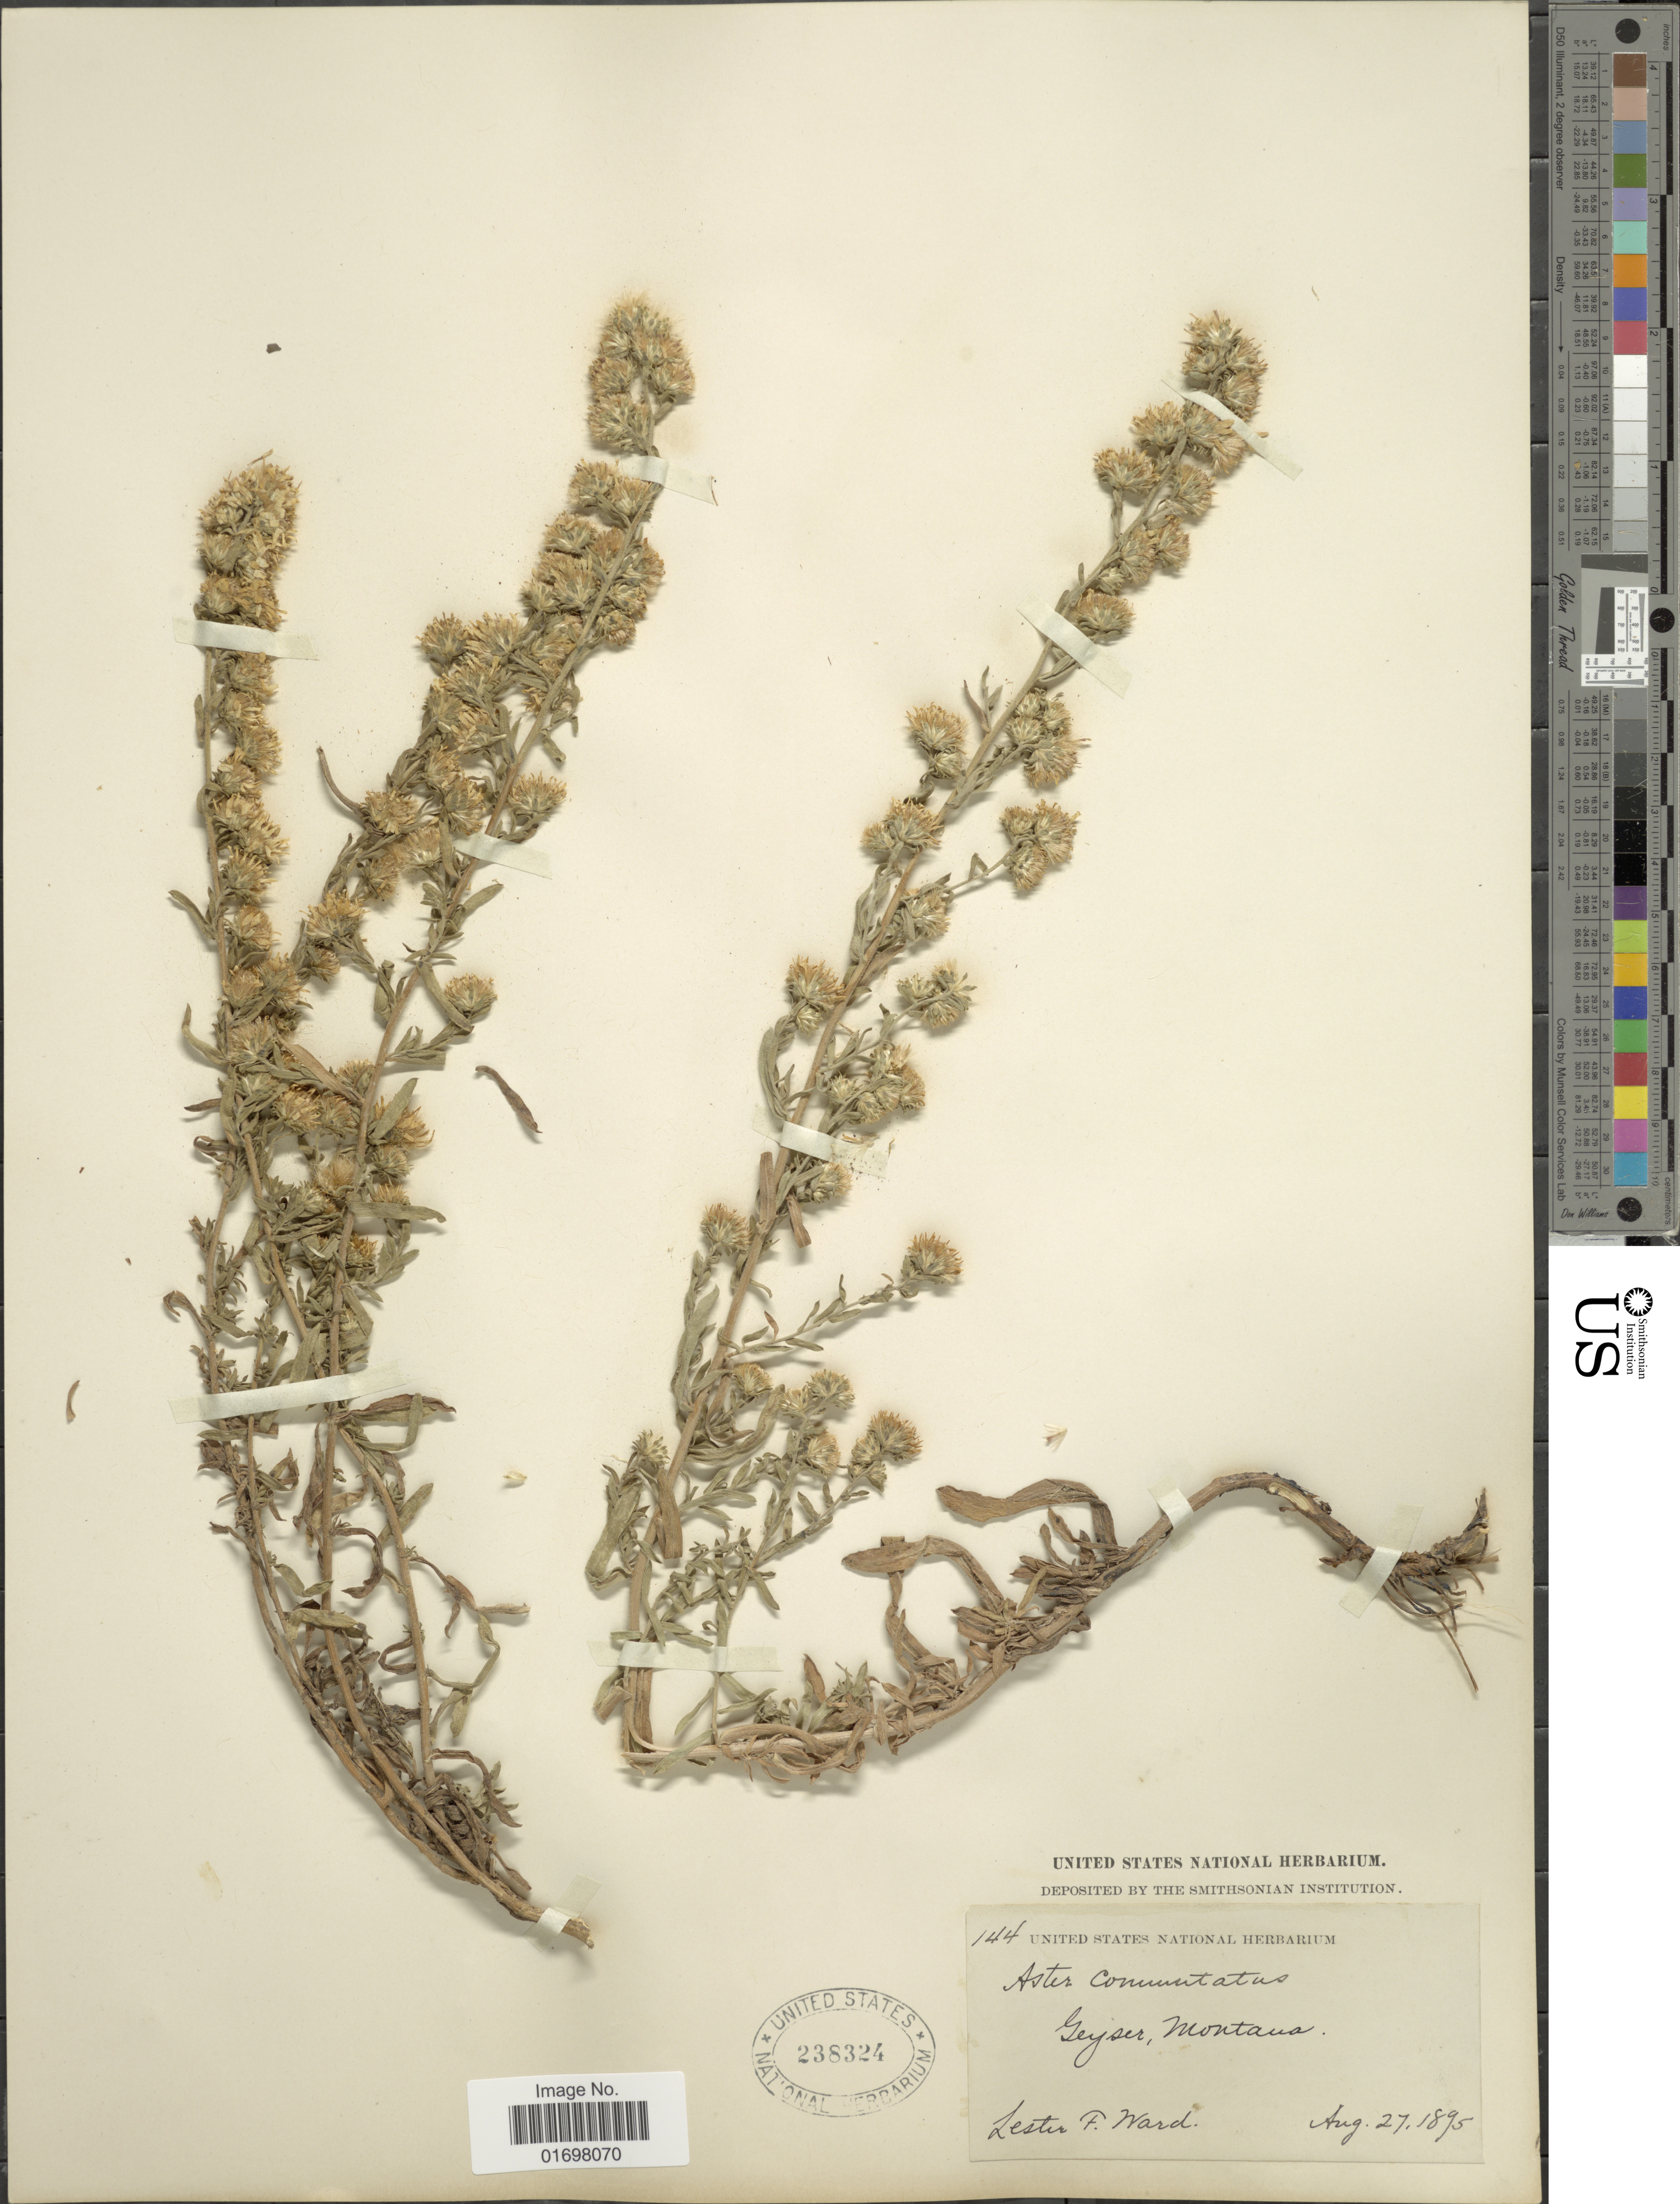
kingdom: Plantae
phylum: Tracheophyta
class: Magnoliopsida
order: Asterales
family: Asteraceae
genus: Symphyotrichum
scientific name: Symphyotrichum falcatum var. commutatum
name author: (Torr. & A. Gray) G.L. Nesom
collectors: L. F. Ward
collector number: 144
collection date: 1895-08-27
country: United States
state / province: Montana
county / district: Judith Basin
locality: Geyser, Montana.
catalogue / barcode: US 238324